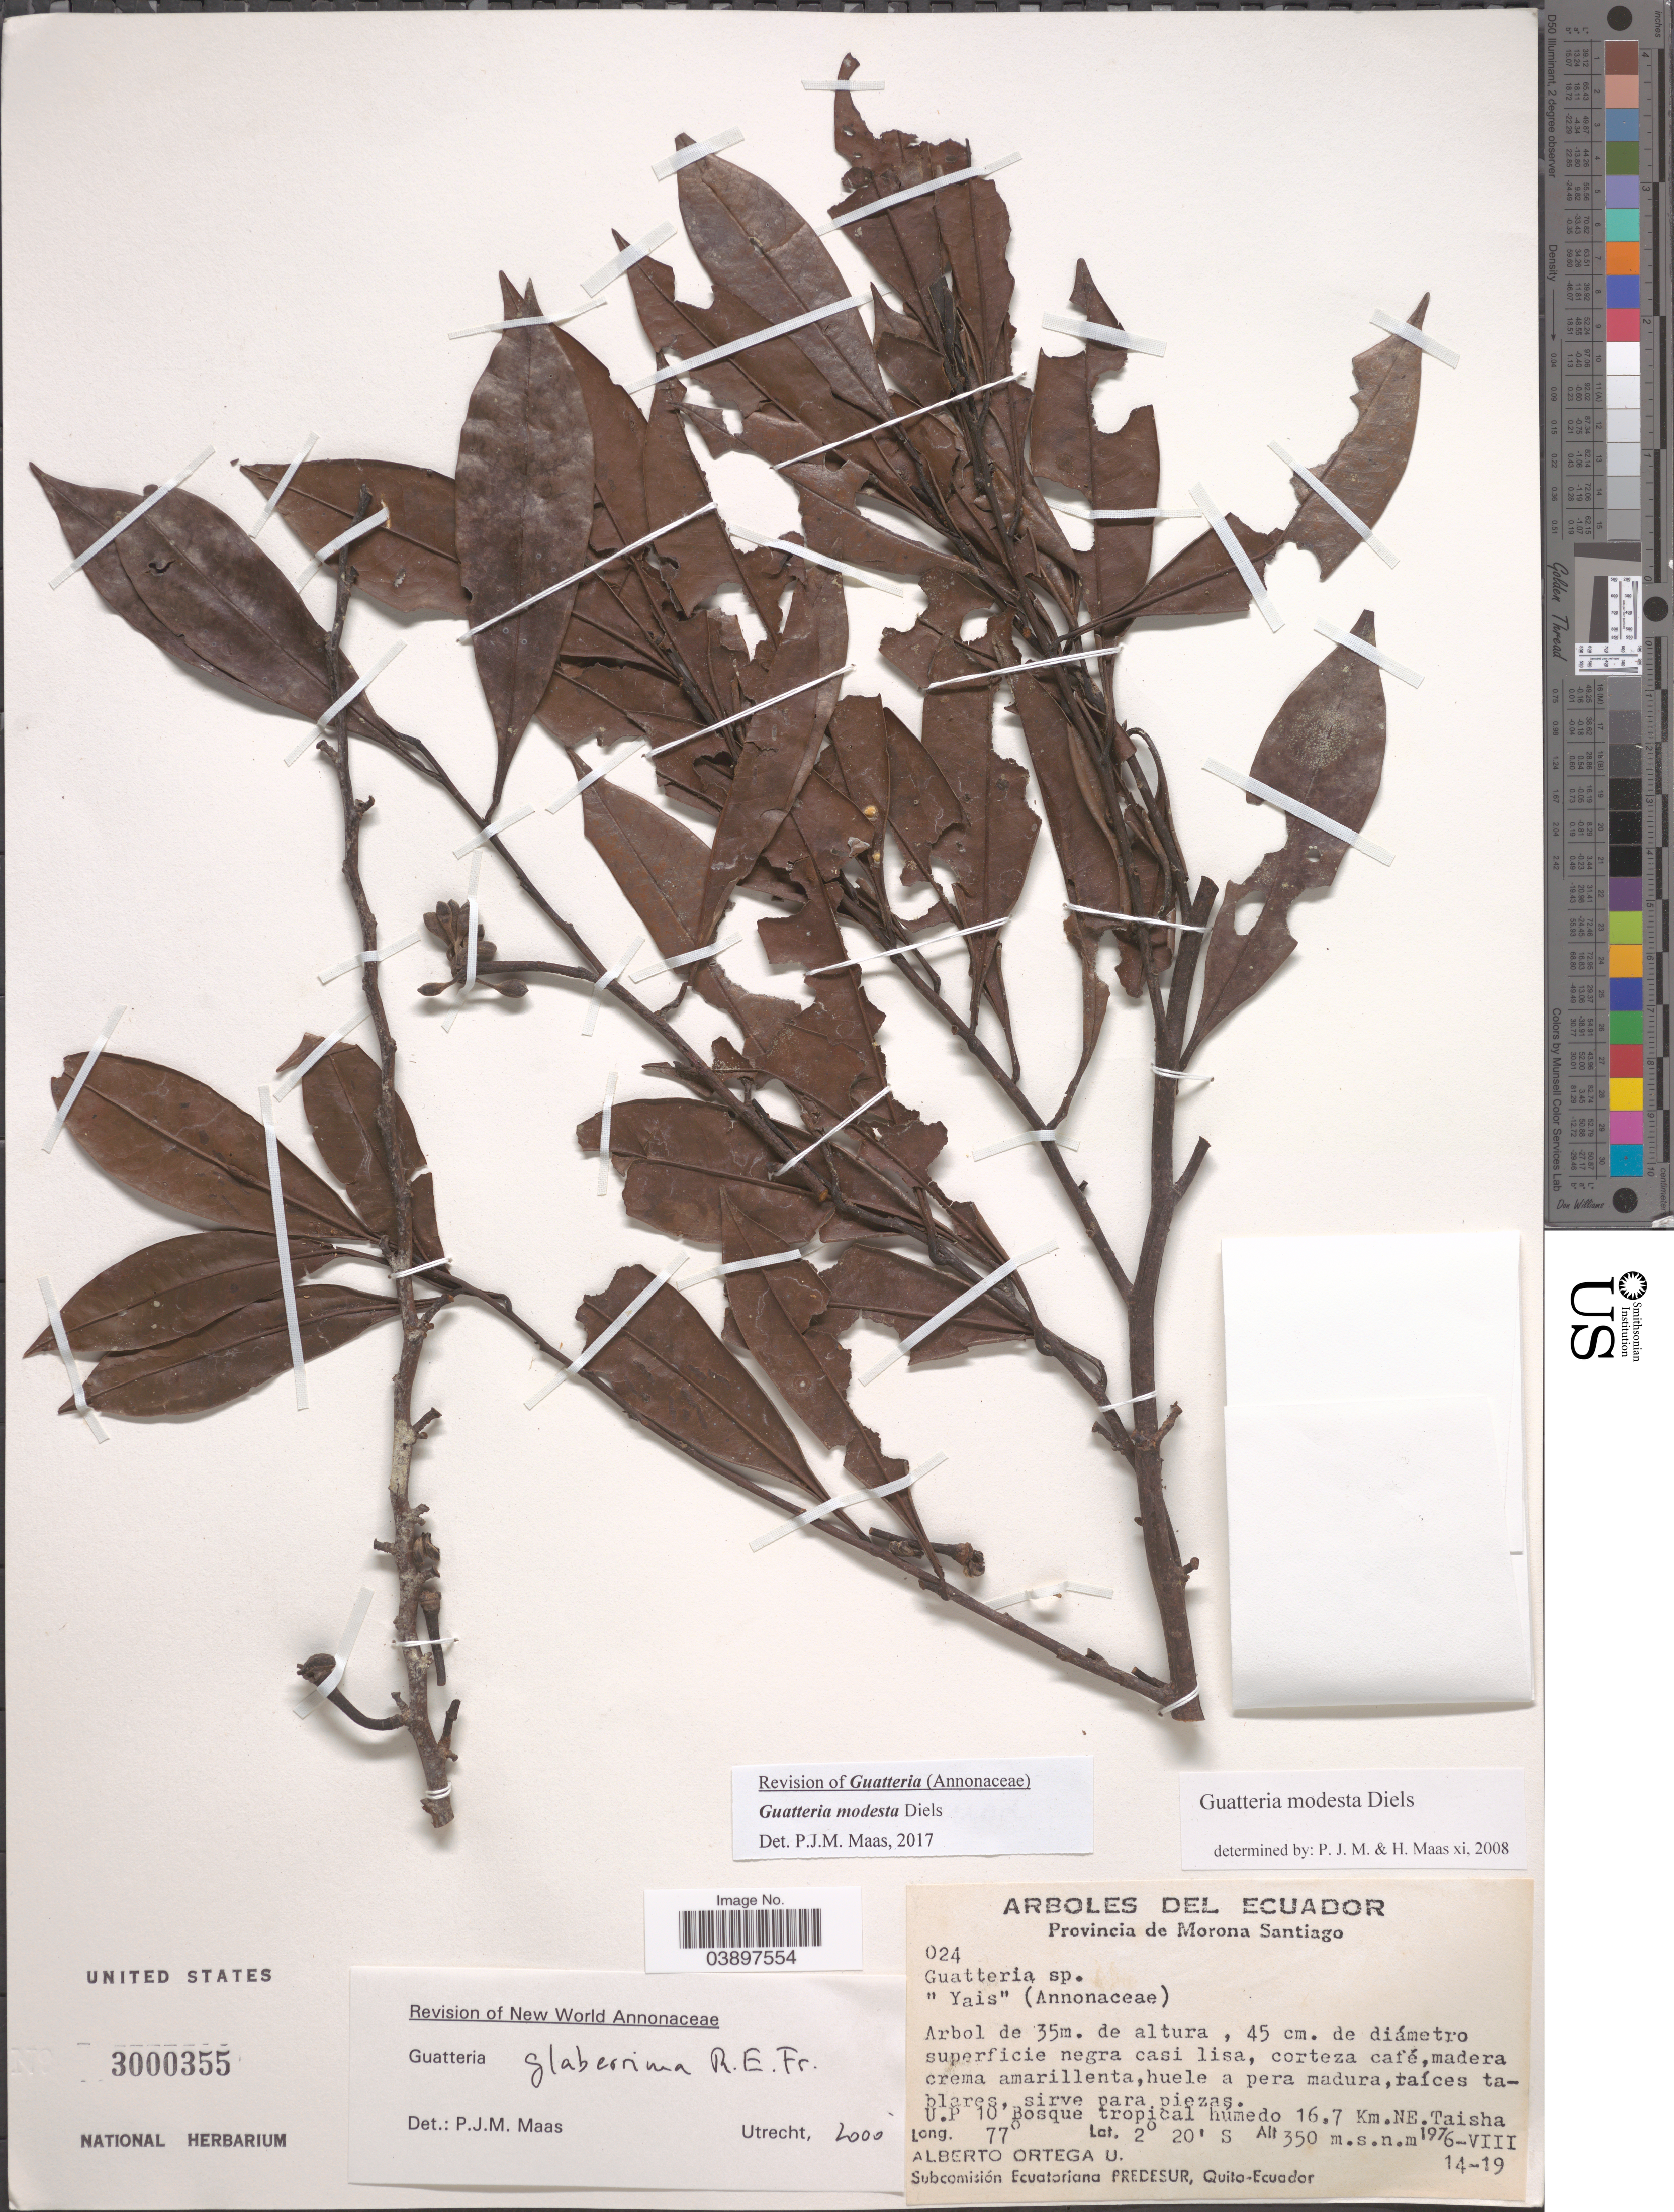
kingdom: Plantae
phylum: Tracheophyta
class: Magnoliopsida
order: Magnoliales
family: Annonaceae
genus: Guatteria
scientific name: Guatteria modesta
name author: Diels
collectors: A. T. Ortega U.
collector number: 024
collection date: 1976-08-14/1976-08-19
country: Ecuador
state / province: Morona-Santiago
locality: U.P. 10 Bosque tropical humedo 16.7 Km. N.E. Taisha.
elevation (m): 350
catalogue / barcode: US 3000355